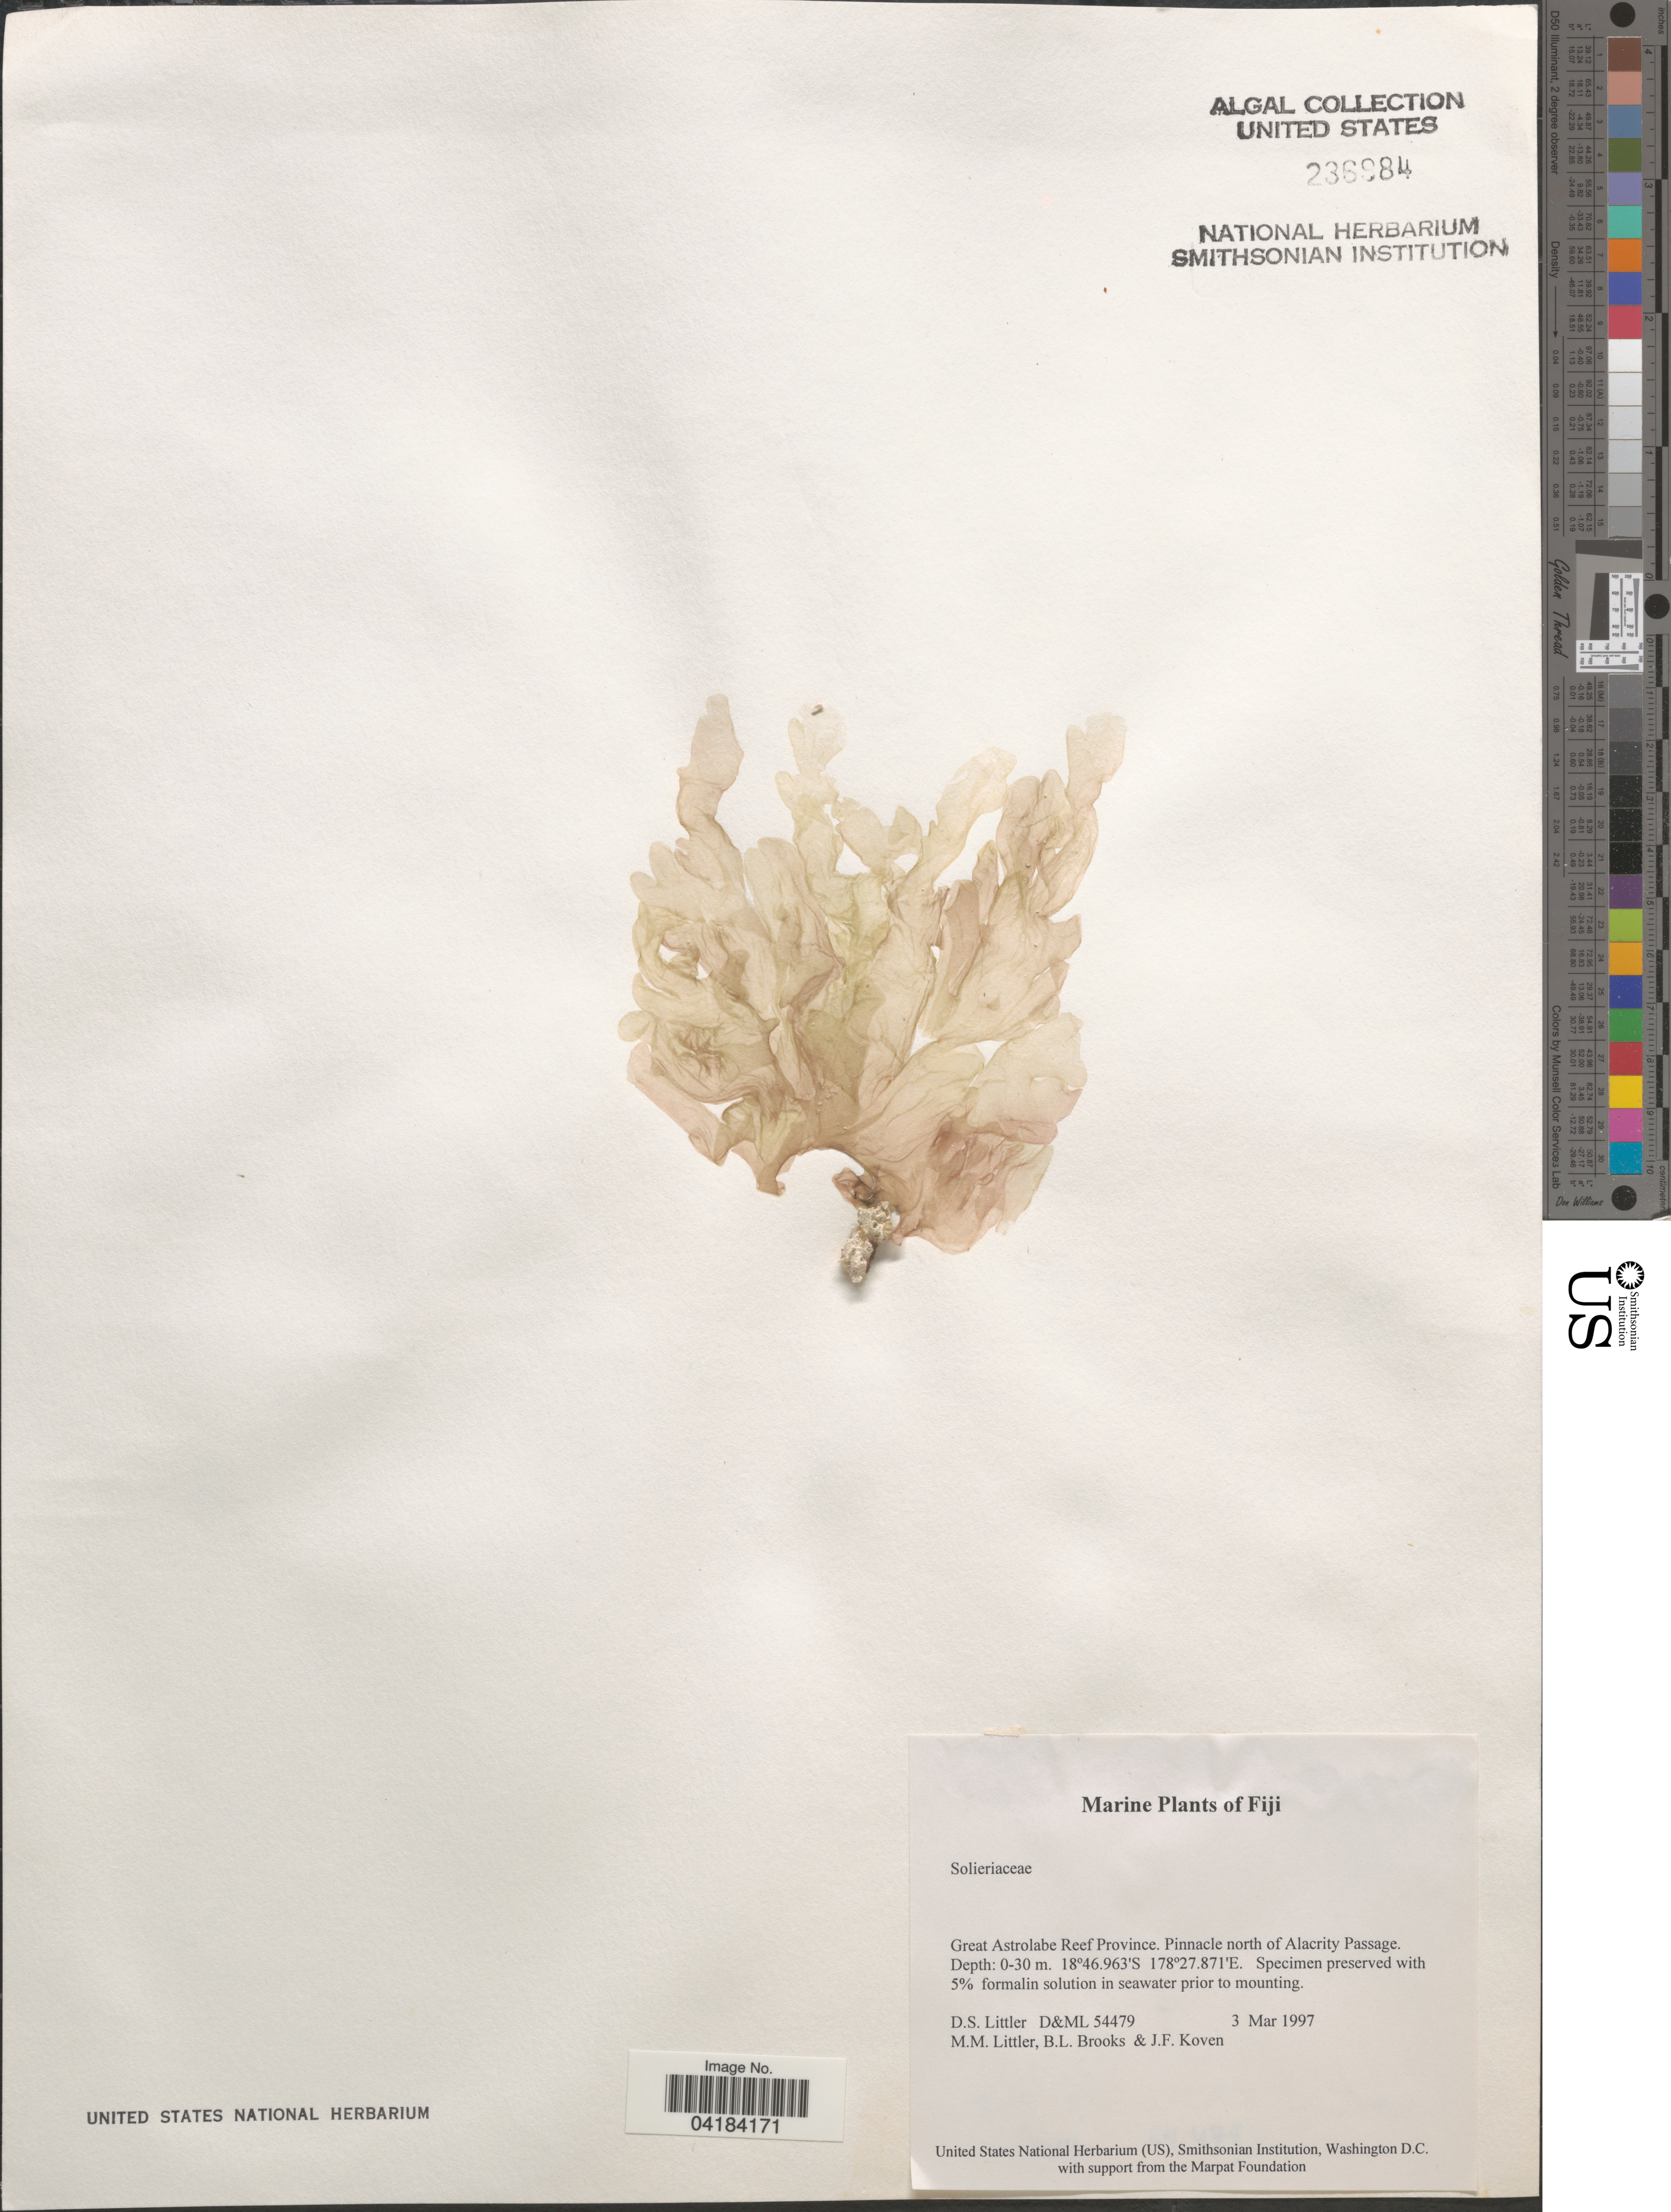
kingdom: Plantae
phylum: Rhodophyta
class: Florideophyceae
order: Gigartinales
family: Solieriaceae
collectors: D. S. Littler, B. Brooks & J. Koven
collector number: D&ML54479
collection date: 1997-03-03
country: Fiji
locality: Great Astrolabe Reef Province. Pinnacle north of Alacrity Passage.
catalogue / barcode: US 236984